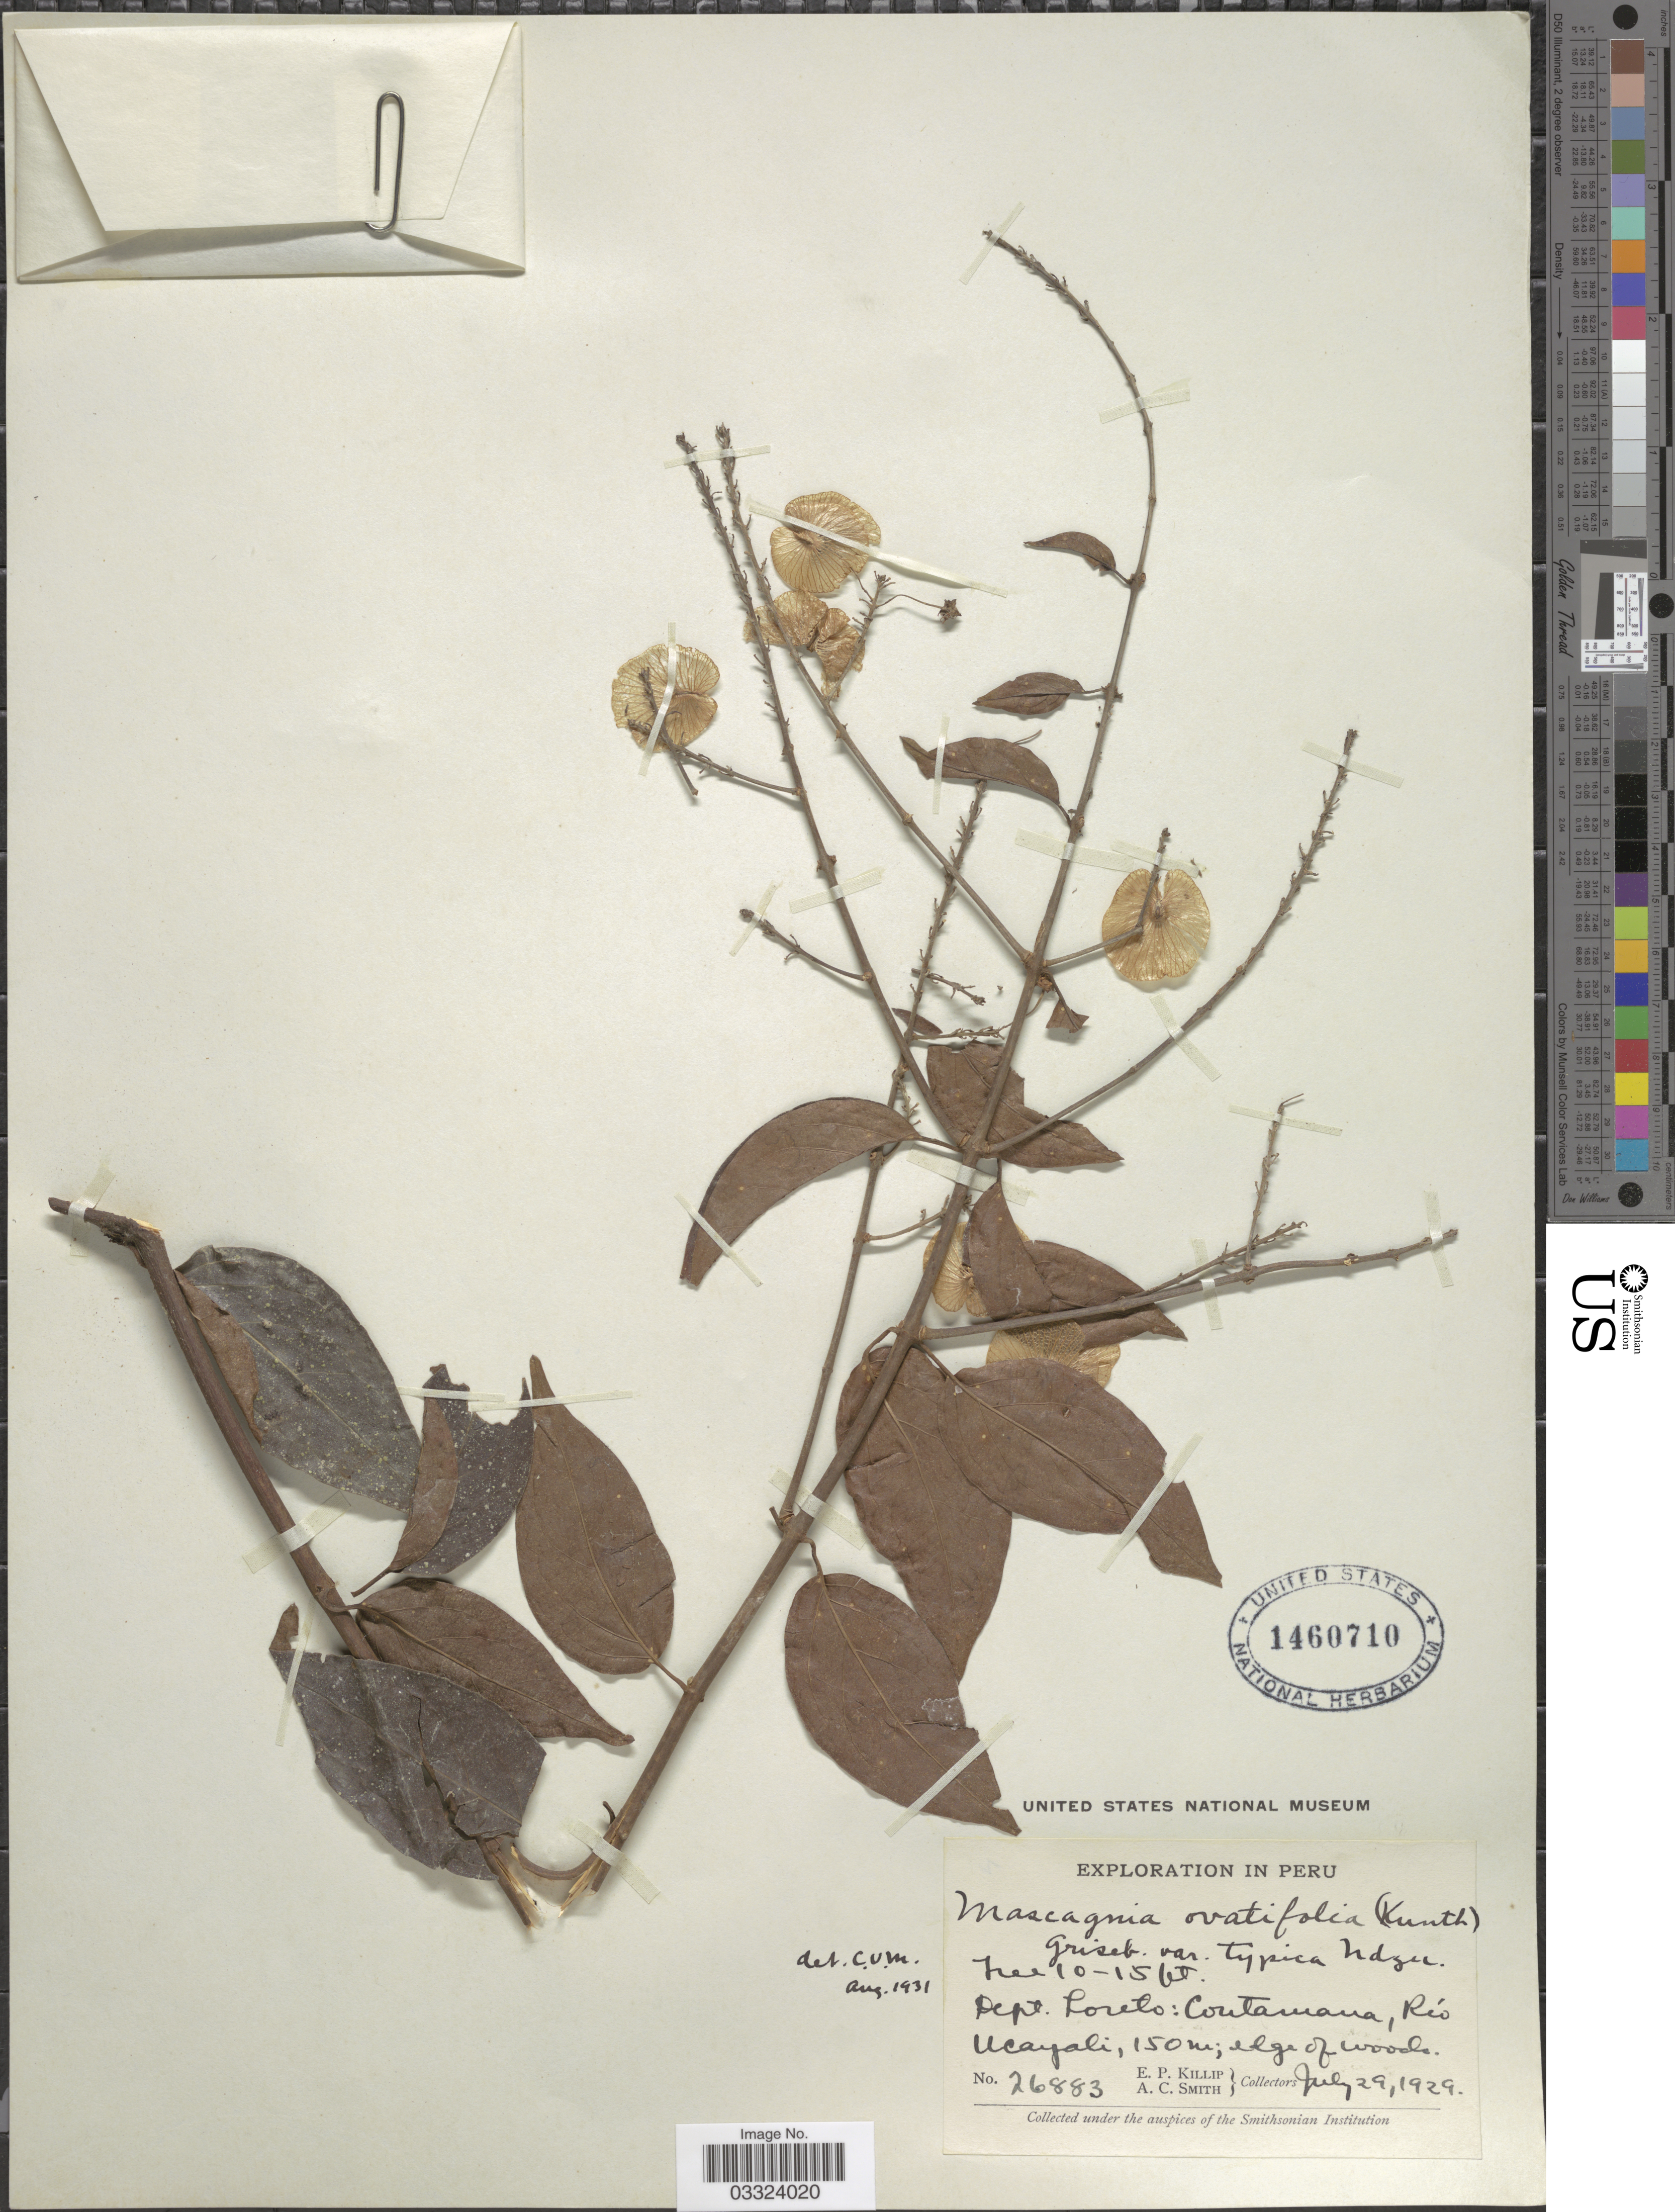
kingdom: Plantae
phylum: Tracheophyta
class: Magnoliopsida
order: Malpighiales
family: Malpighiaceae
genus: Mascagnia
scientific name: Mascagnia ovatifolia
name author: (Kunth) Griseb.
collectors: E. P. Killip & A. C. Smith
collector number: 26883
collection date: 1929-07-29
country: Peru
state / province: Loreto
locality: Dept. Loreto: Contamana, Río Ucayali.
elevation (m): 150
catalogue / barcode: US 1460710